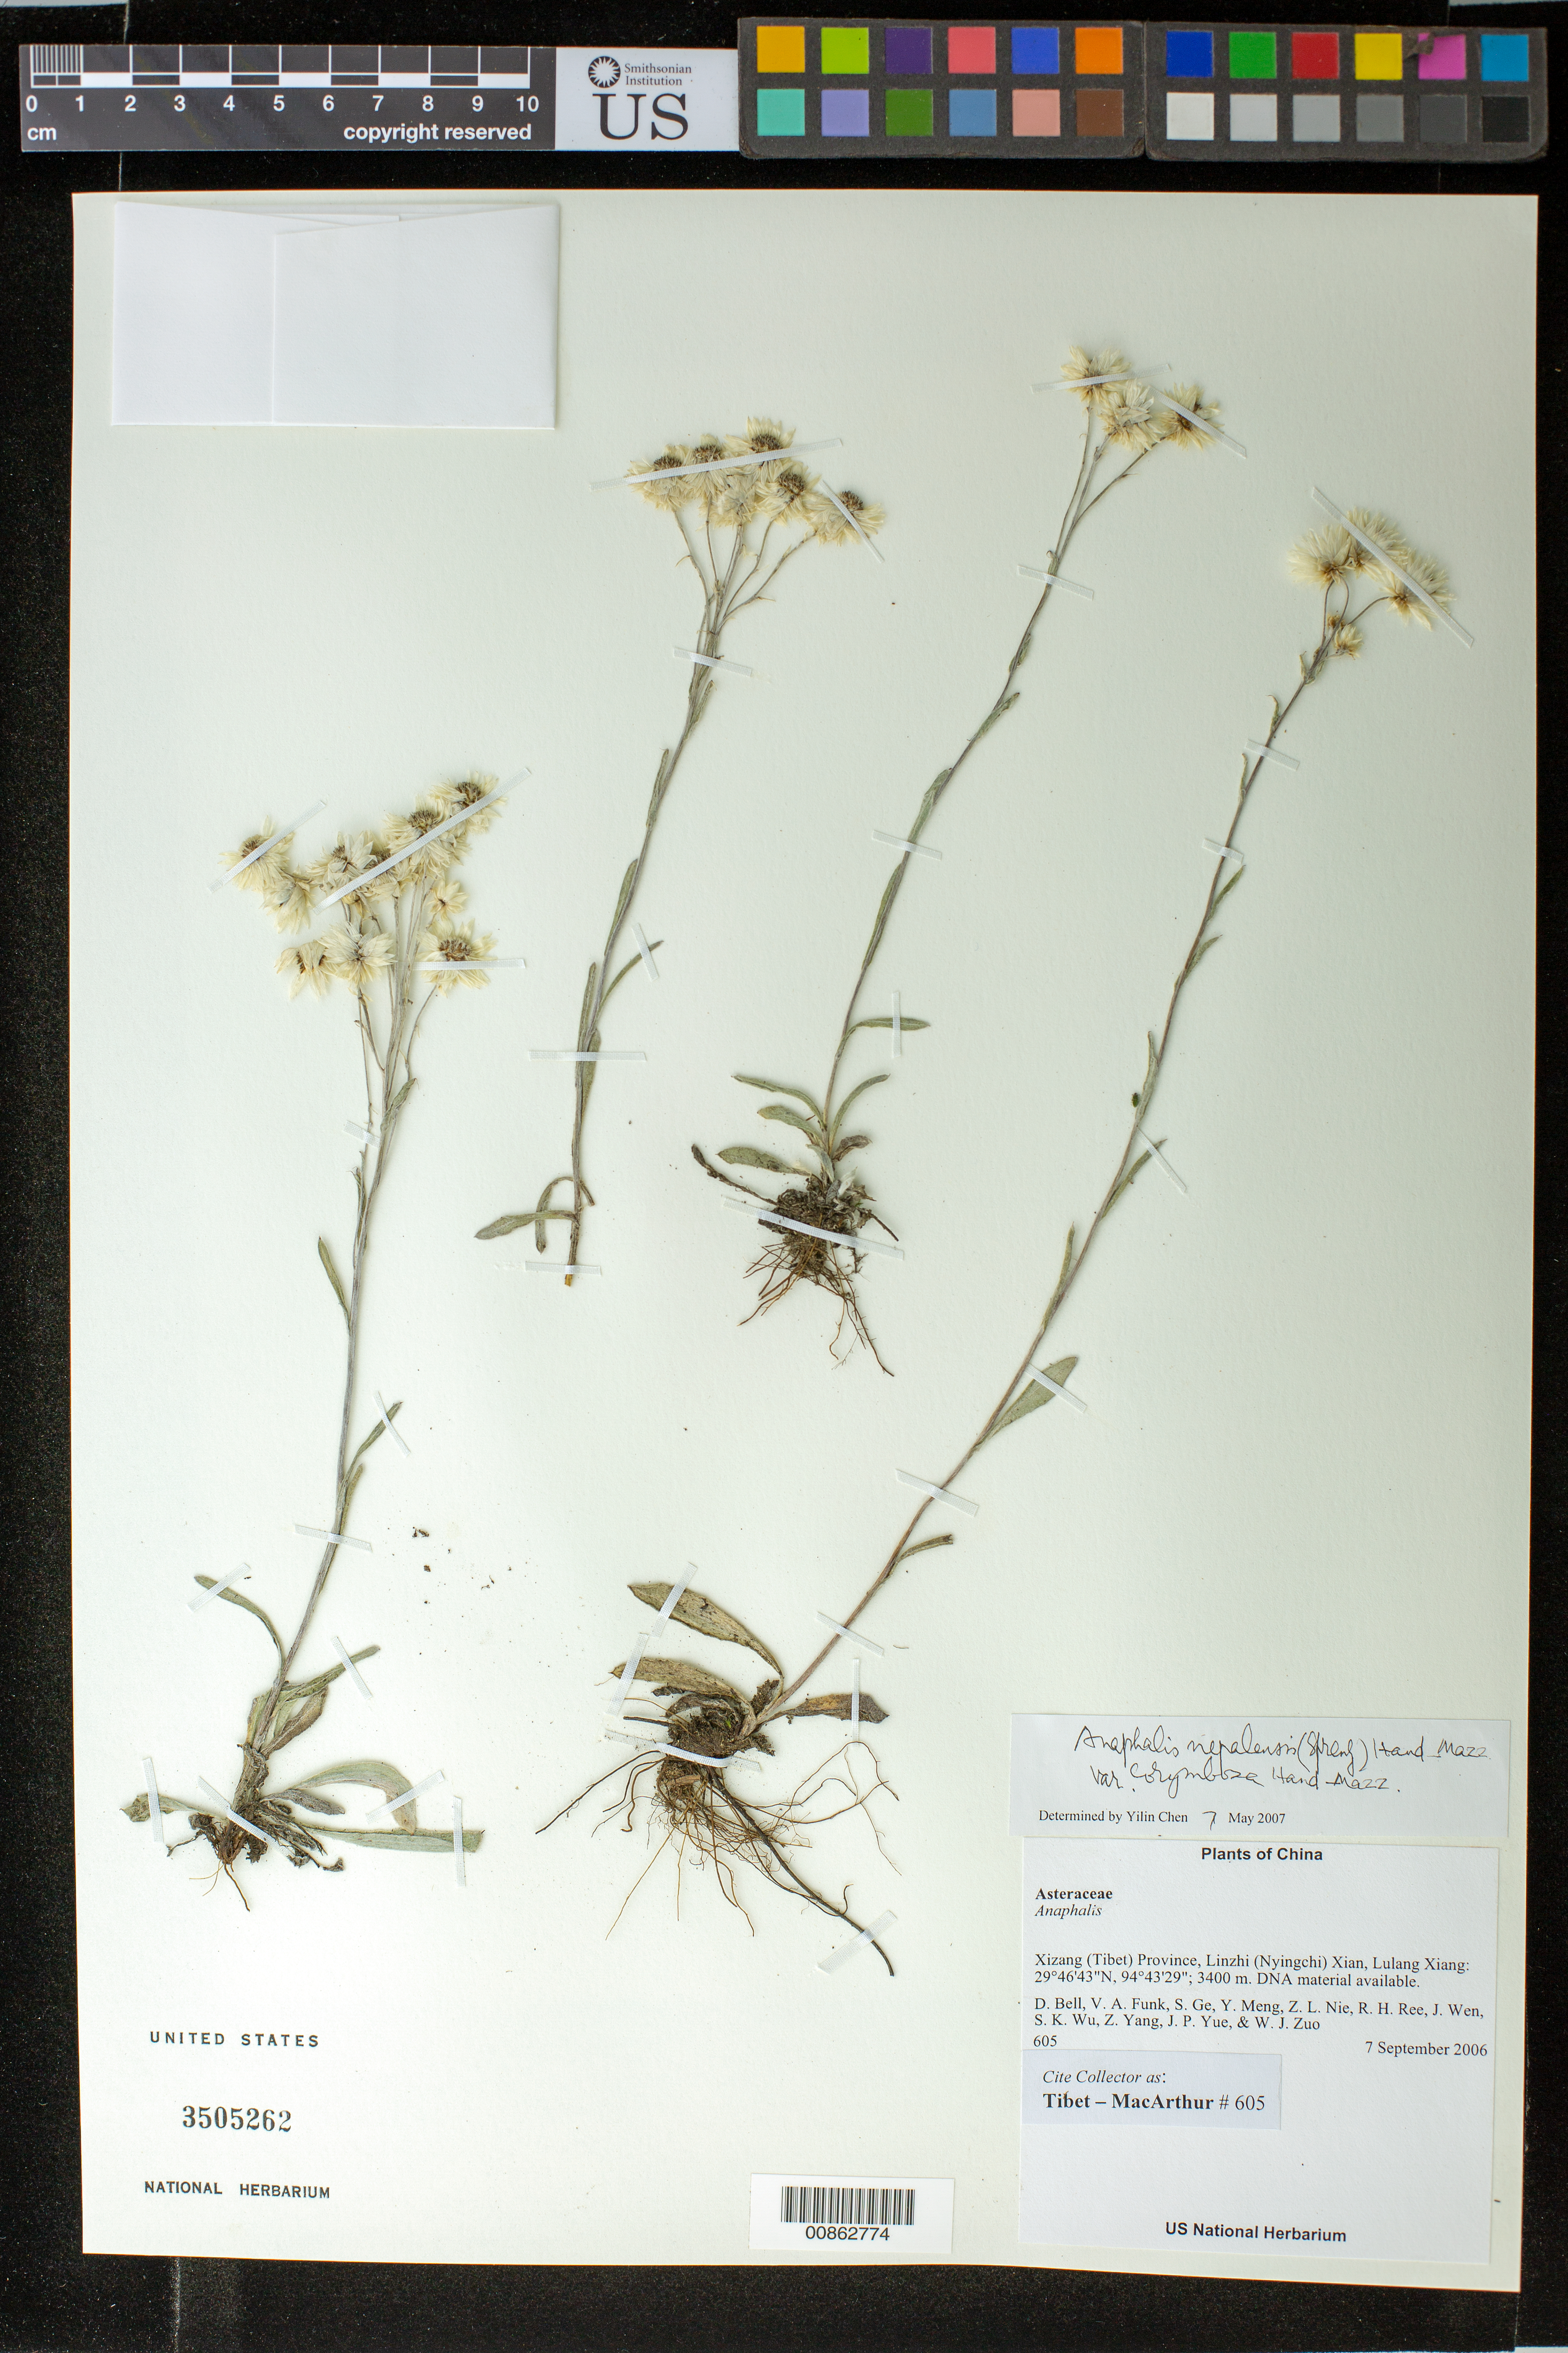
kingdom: Plantae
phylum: Tracheophyta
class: Magnoliopsida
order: Asterales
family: Asteraceae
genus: Anaphalis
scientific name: Anaphalis nepalensis var. corymbosa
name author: (É. Bureau & Franch.) Hand.-Mazz.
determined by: Yilin Chen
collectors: Tibet-MacArthur, D. A. Bell, V. Funk, S. Ge, Y. Meng, Z. Nie, R. Ree, J. Wen, S. K. Wu, Z. Yang, J. Yue & W. Zuo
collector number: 605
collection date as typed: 07 Sep 2006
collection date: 2006-09-07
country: China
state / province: Xizang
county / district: Linzhi (Nyingchi) Xian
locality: Lulang Xiang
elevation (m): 3400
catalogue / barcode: US 3505262